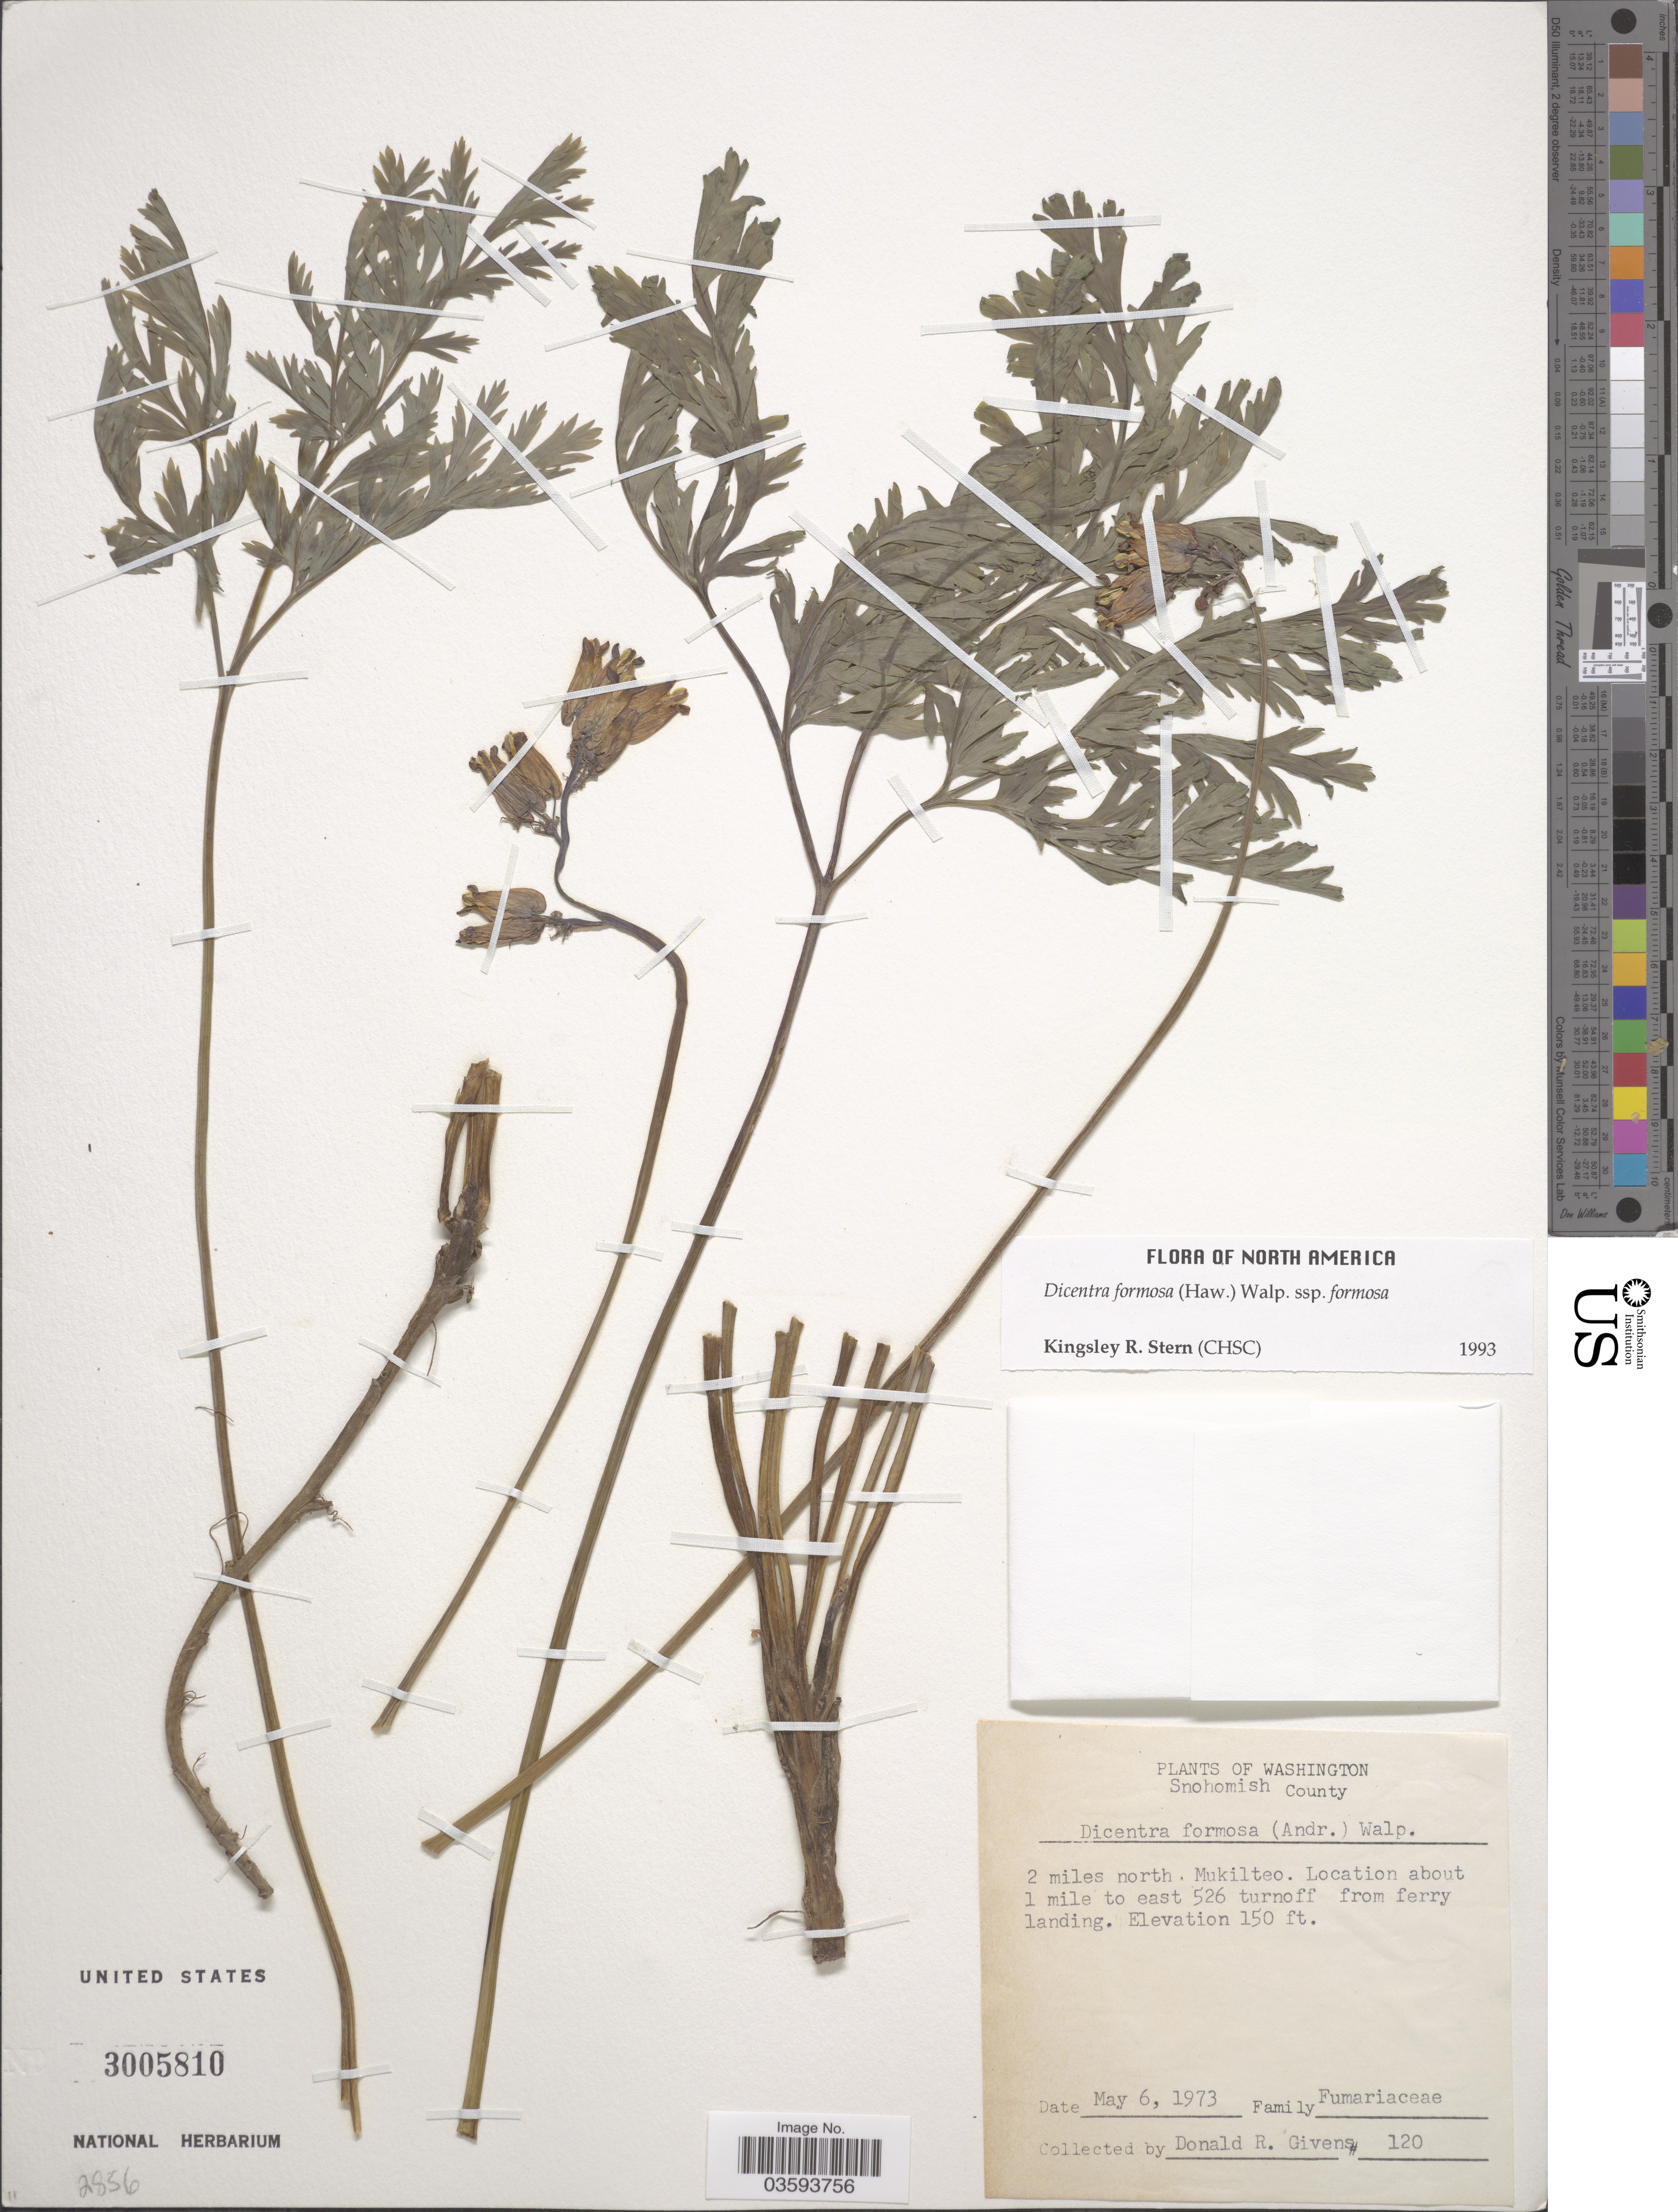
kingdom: Plantae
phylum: Tracheophyta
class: Magnoliopsida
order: Ranunculales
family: Papaveraceae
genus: Dicentra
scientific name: Dicentra formosa subsp. formosa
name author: (Haw.) Walp.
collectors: D. Givens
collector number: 120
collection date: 1973-05-06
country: United States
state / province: Washington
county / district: Snohomish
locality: Snohomish County. 2 miles north, Mukilteo. About 1 mile to east 526 turnoff from ferry landing.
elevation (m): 46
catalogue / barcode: US 3005810